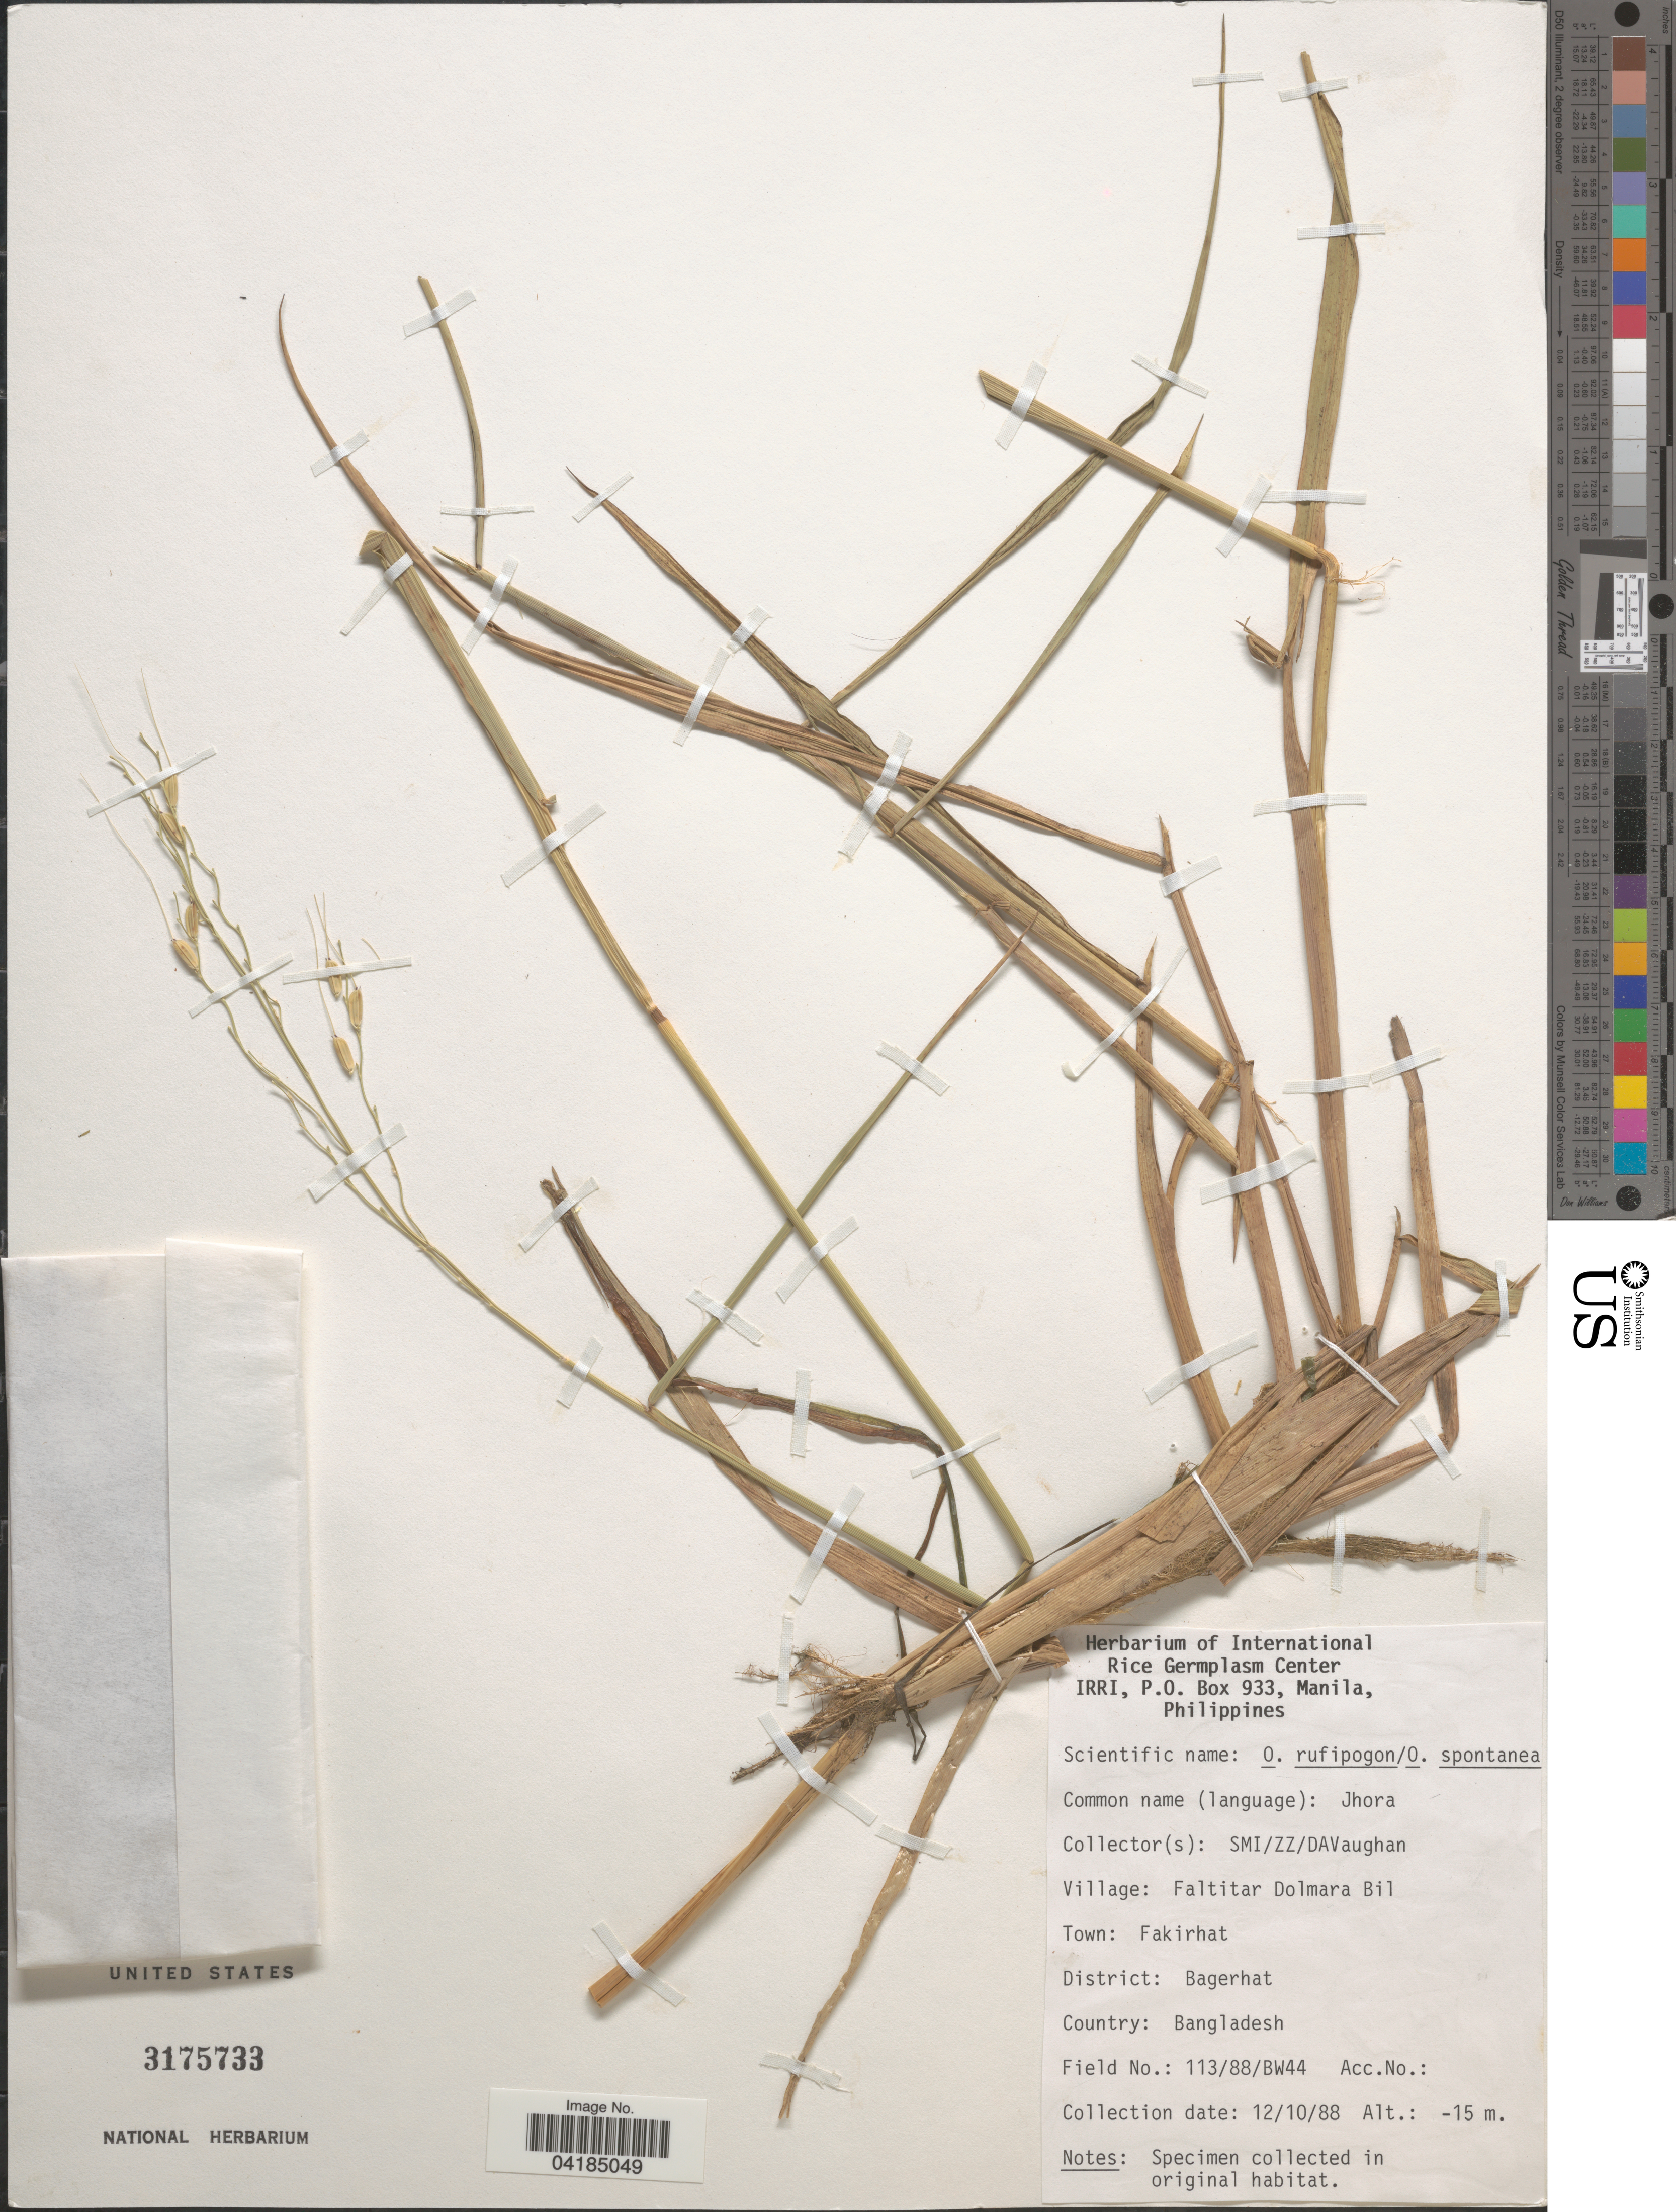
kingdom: Plantae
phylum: Tracheophyta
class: Liliopsida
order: Poales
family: Poaceae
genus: Oryza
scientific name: Oryza rufipogon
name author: Griffith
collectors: S. M. I., Z. Z. & D. Vaughan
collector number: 113/88/BW44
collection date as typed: Transcribed d/m/y: 12/10/88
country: Bangladesh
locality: Village: Faltitar Dolmara Bil. Town: Fakirhat. District: Bagerhat.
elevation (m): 15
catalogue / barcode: US 3175733